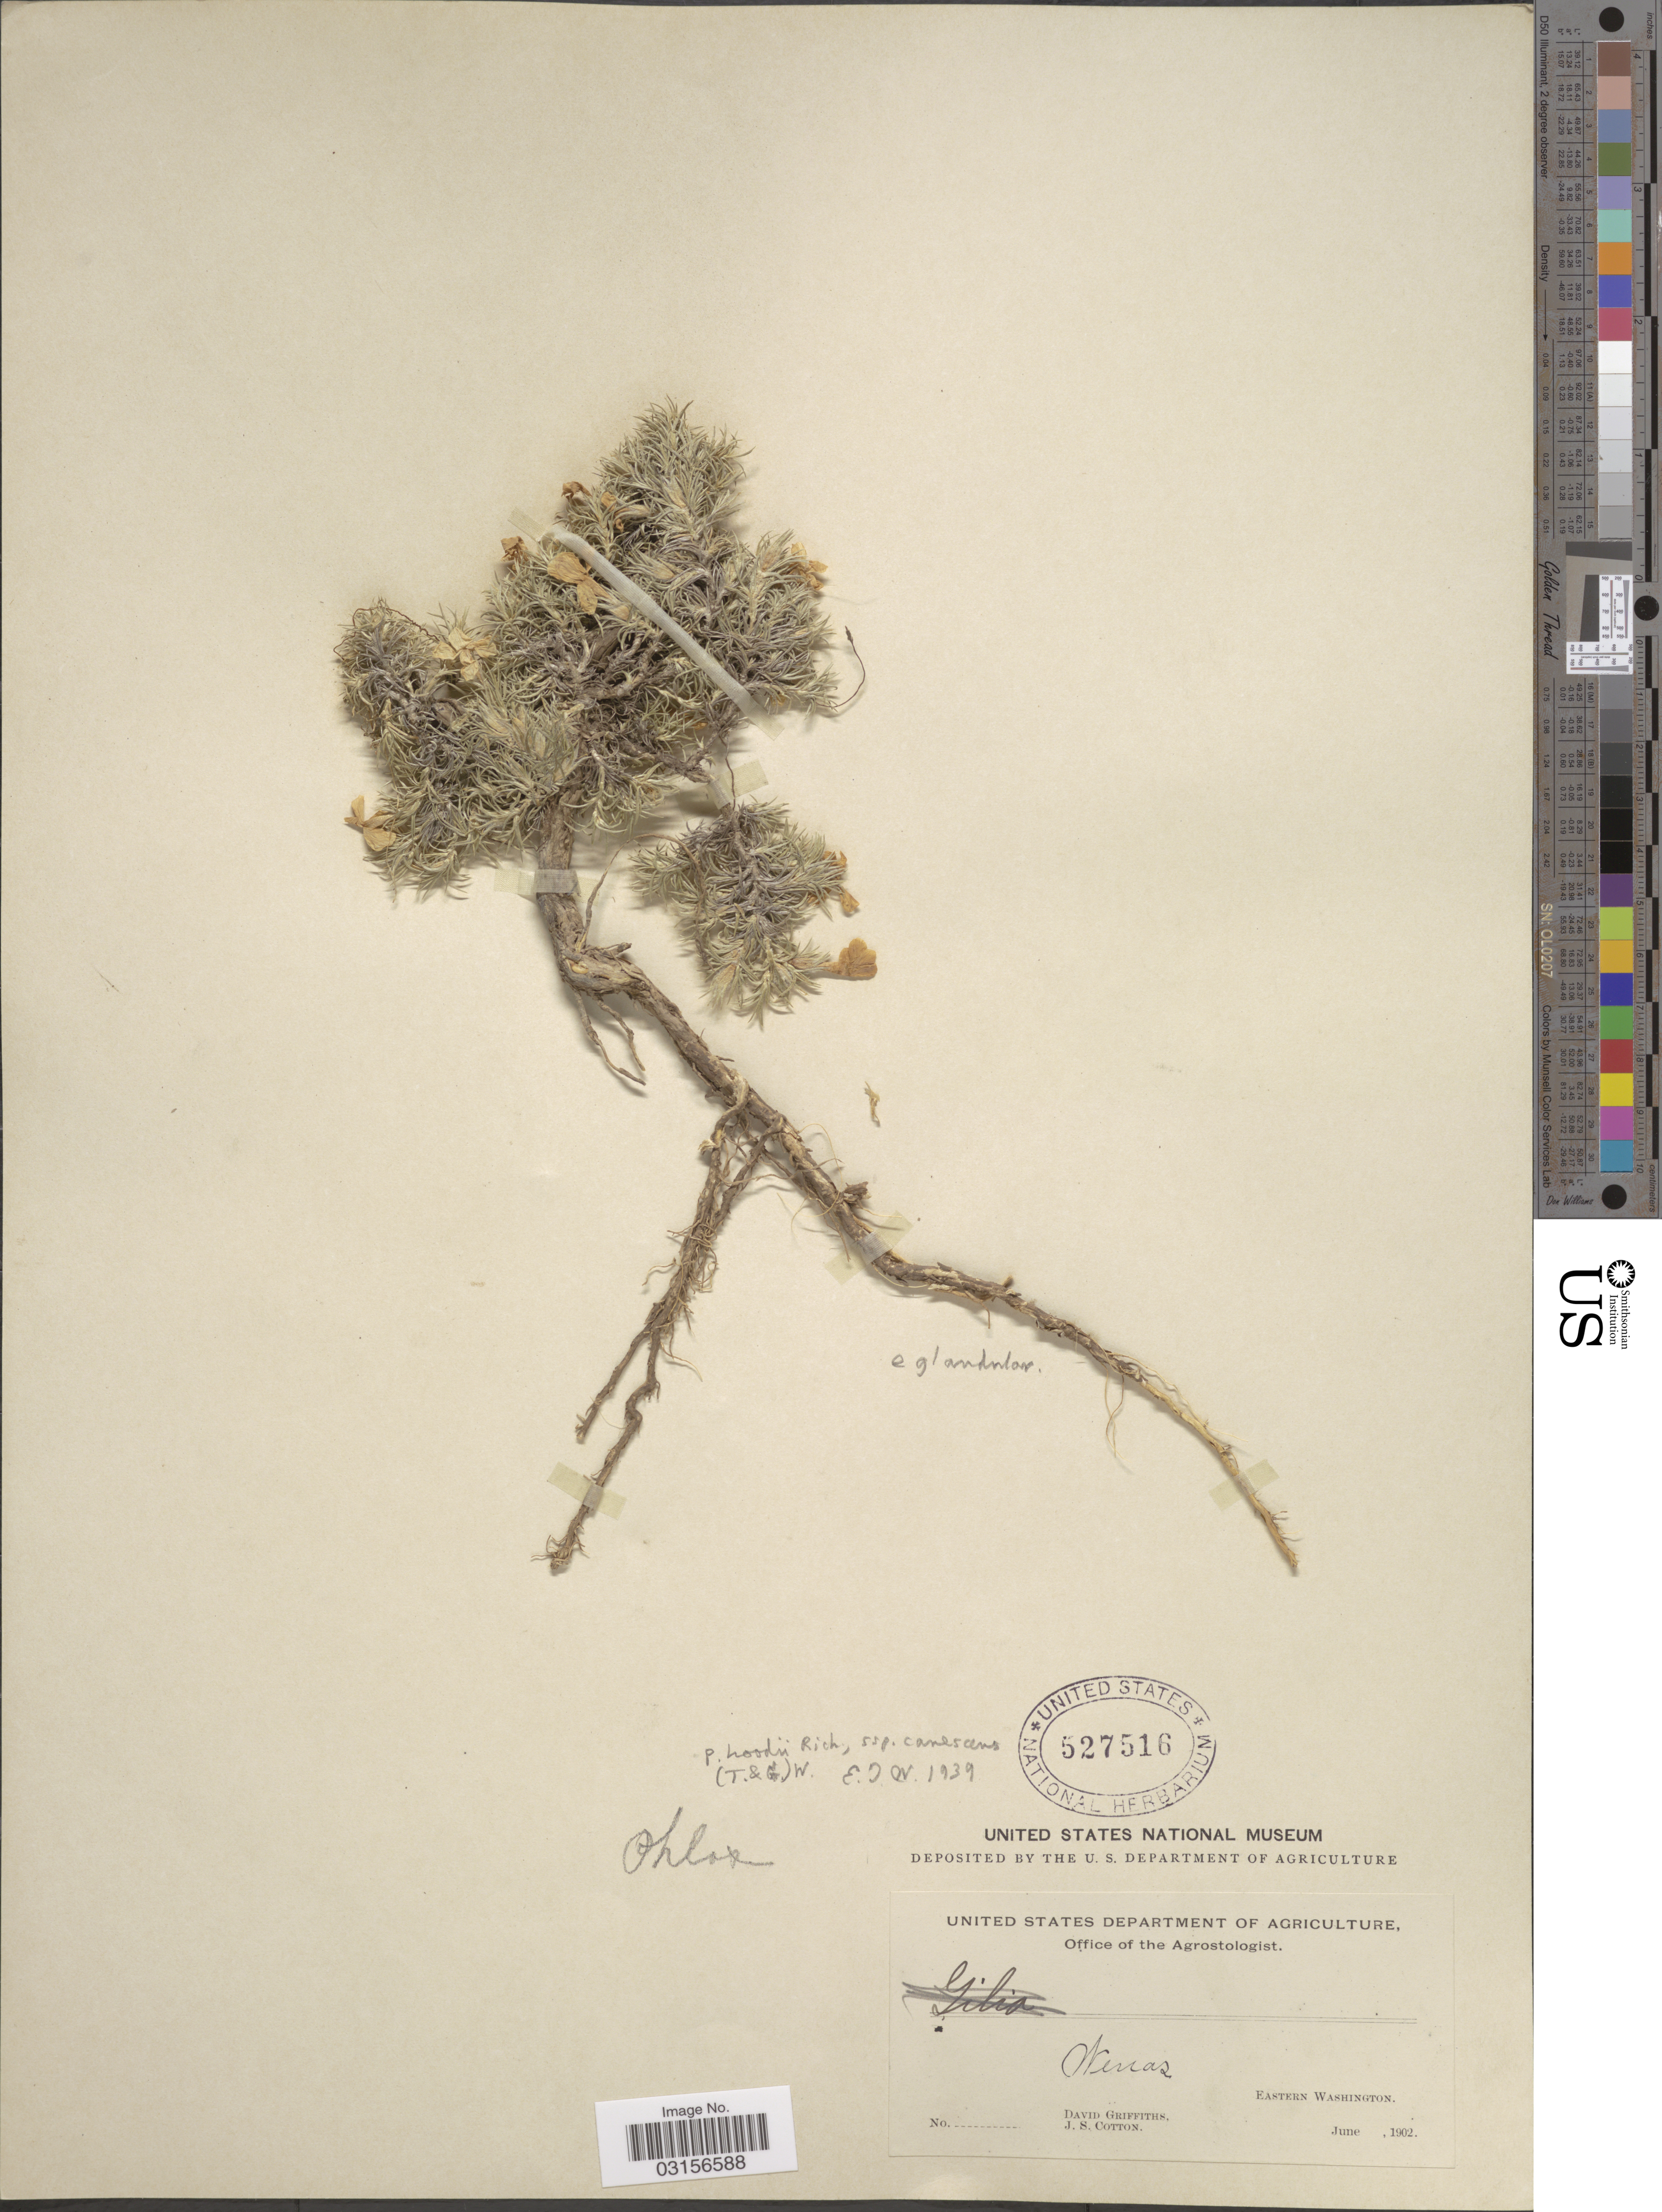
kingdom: Plantae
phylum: Tracheophyta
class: Magnoliopsida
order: Ericales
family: Polemoniaceae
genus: Phlox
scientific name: Phlox caespitosa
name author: Nutt.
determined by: Mayfield, M. H.; Ferguson, C. J.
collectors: D. Griffiths & J. S. Cotton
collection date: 1902-06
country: United States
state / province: Washington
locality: Wenas, Eastern Washington.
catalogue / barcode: US 527516